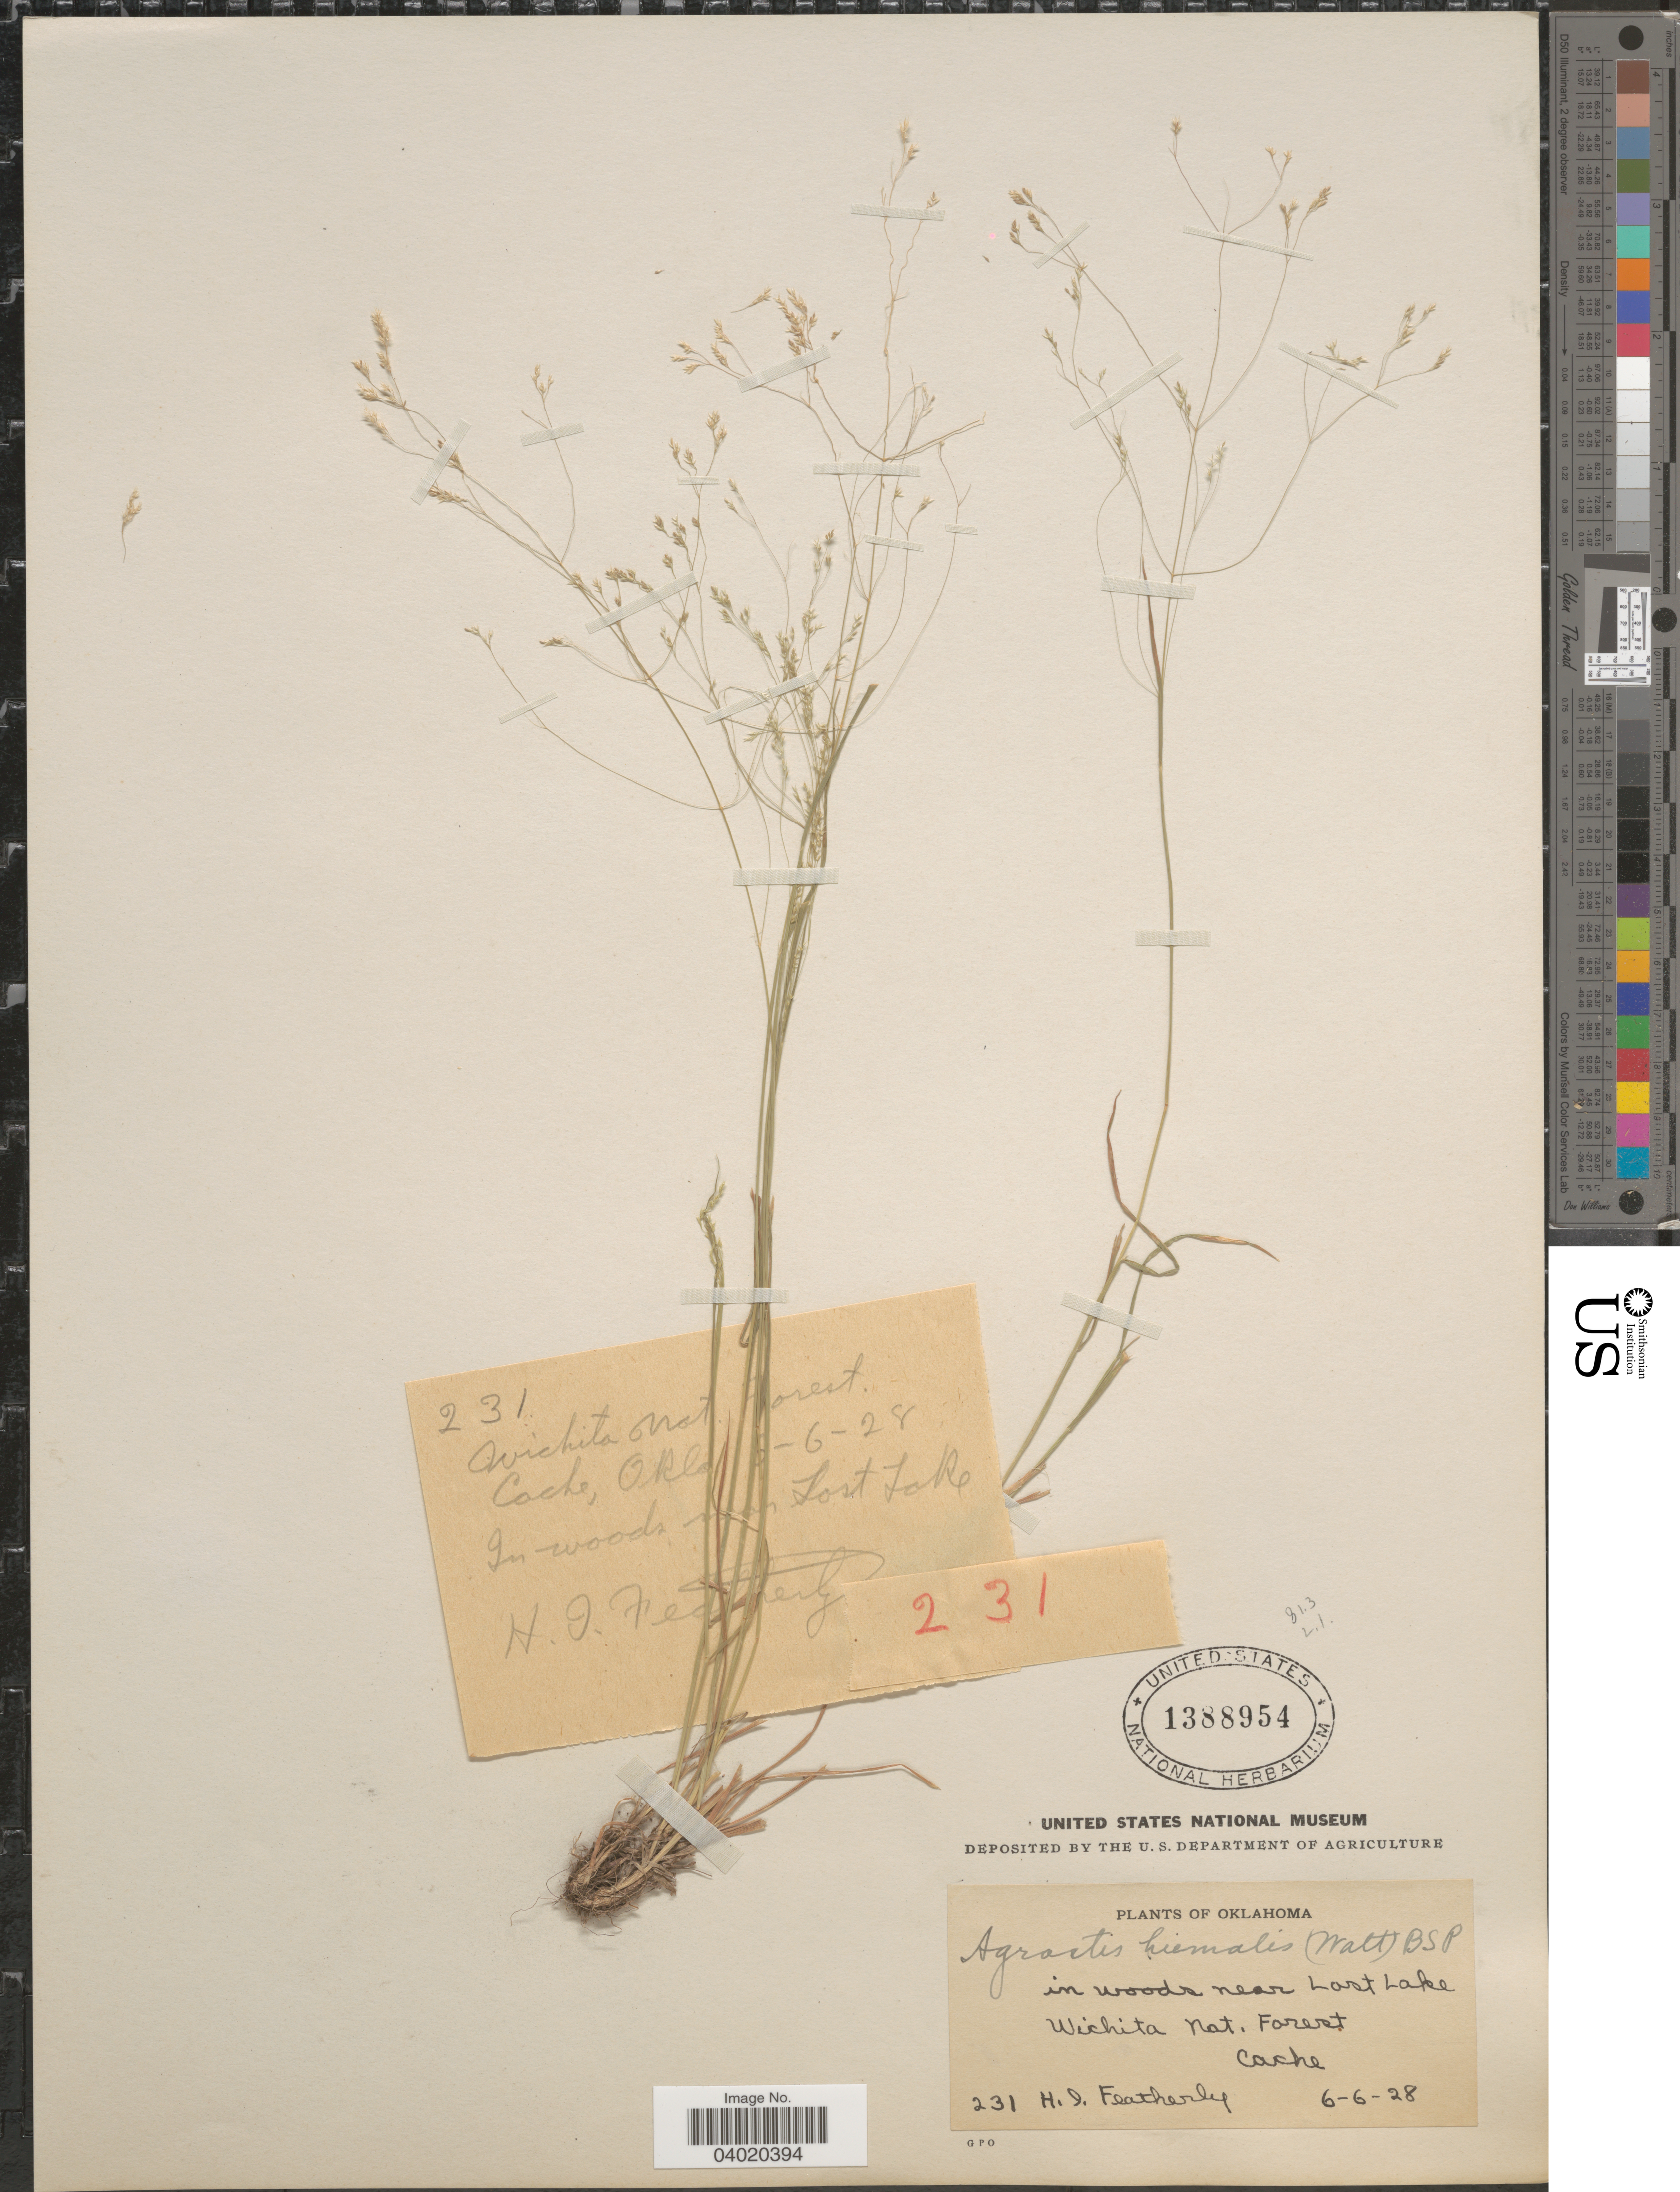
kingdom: Plantae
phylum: Tracheophyta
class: Liliopsida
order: Poales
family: Poaceae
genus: Agrostis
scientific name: Agrostis hyemalis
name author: (Walter) Britton et al.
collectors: H. Featherly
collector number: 231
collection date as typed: Transcribed d/m/y: 6/6/28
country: United States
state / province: Oklahoma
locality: In woods near Lost Lake. Wichita Nat. Forest. Cache.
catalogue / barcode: US 1388954